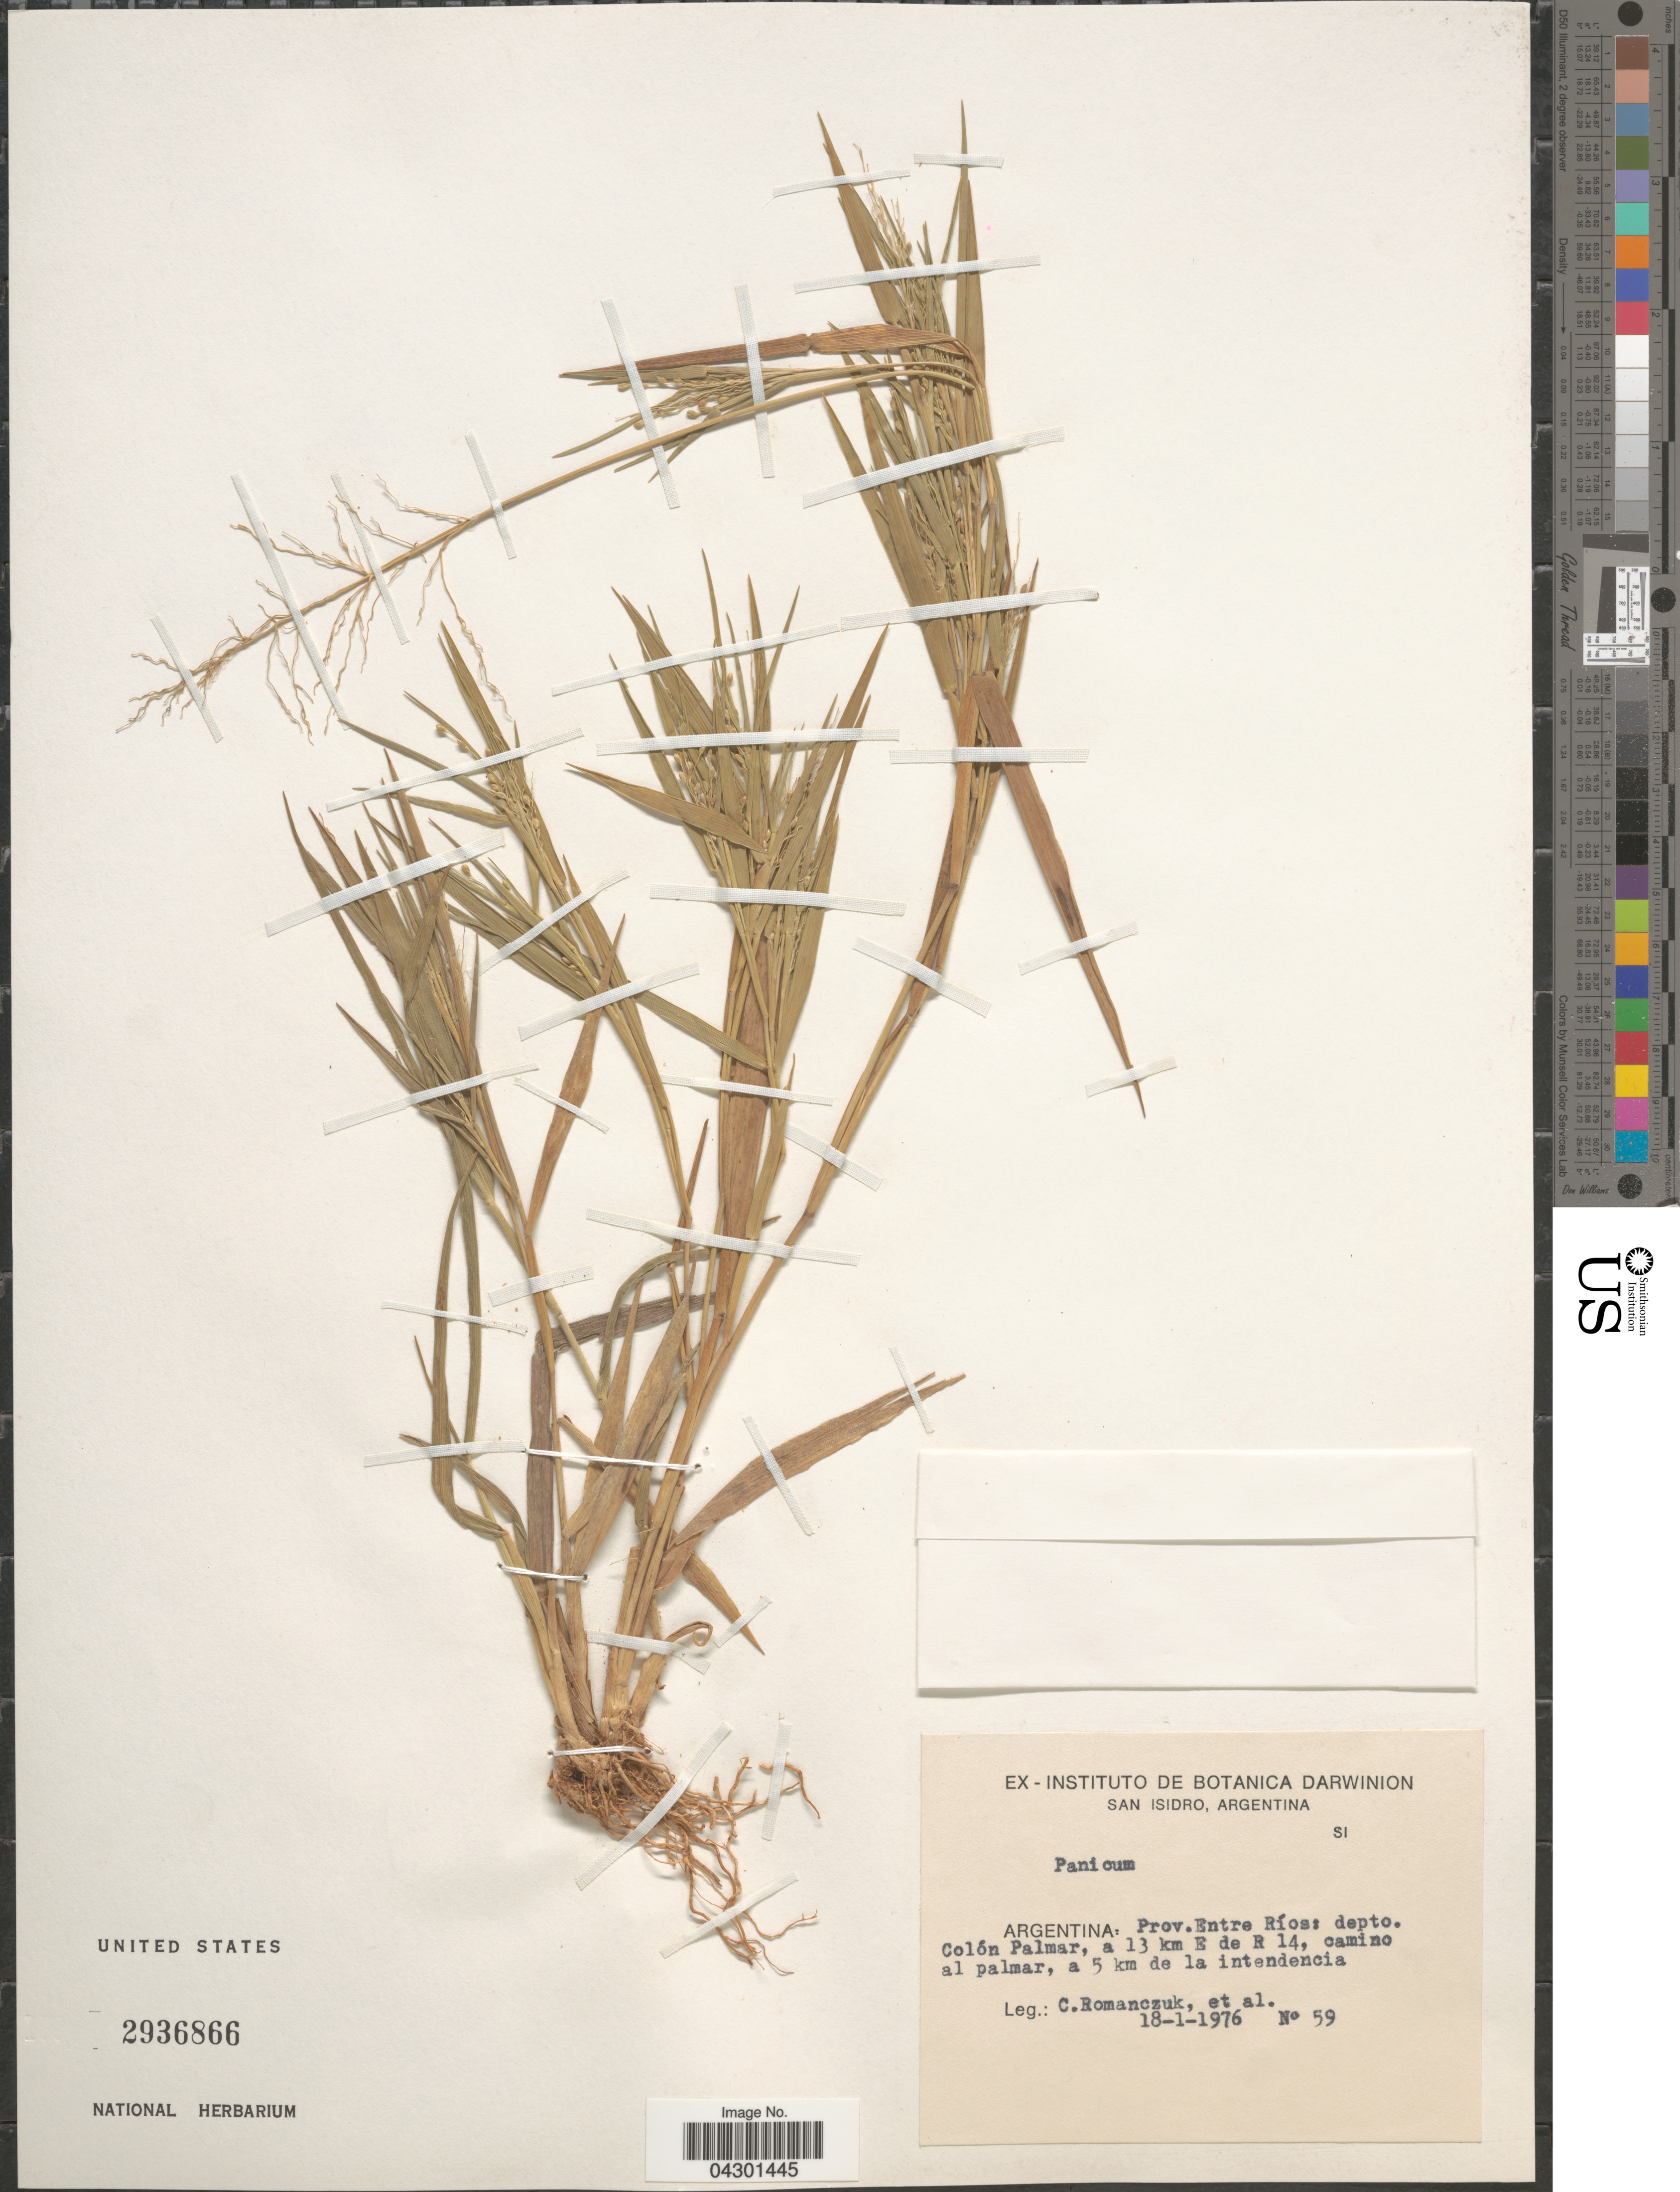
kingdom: Plantae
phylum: Tracheophyta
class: Liliopsida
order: Poales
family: Poaceae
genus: Panicum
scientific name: Panicum sp.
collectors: C. Romanczuk & et al.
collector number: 59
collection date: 1976-01-18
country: Argentina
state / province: Entre Rios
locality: Depto. Colón Palmar, a 13 km E de R 14, camino al palmar, a 5 km de la intendencia.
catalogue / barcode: US 2936866